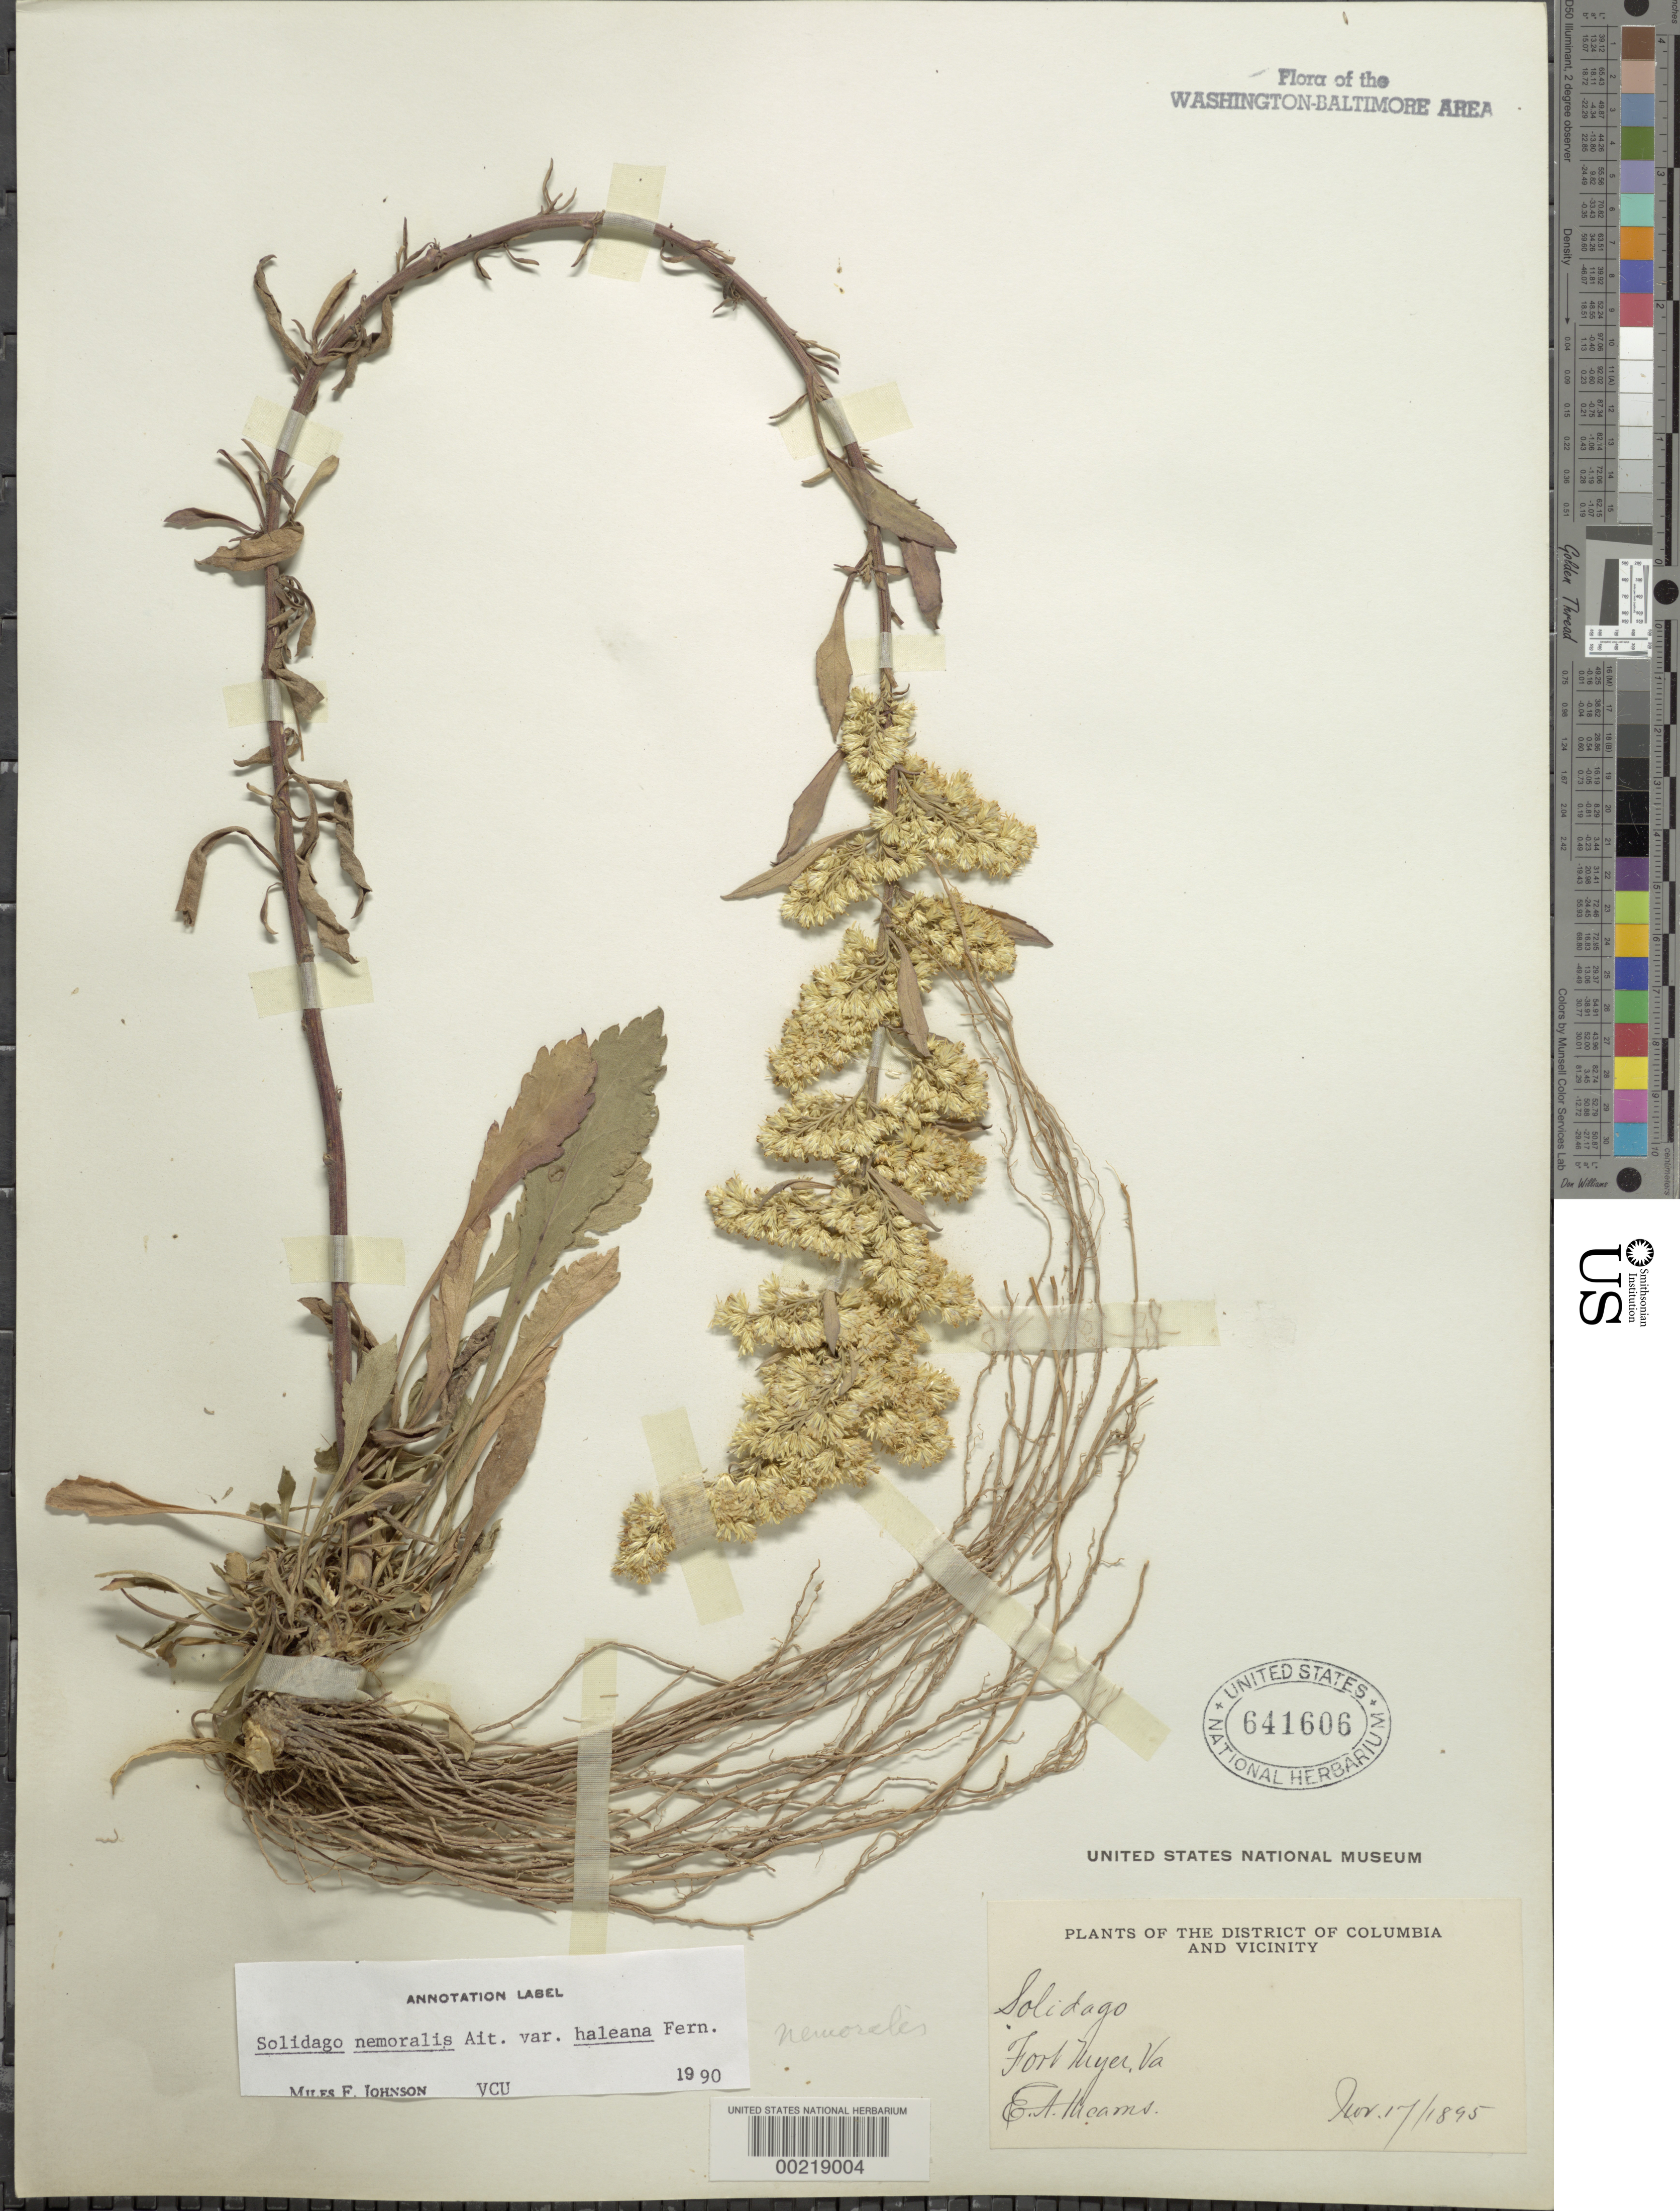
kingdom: Plantae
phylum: Tracheophyta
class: Magnoliopsida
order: Asterales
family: Asteraceae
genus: Solidago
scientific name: Solidago nemoralis var. haleana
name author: Aiton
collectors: E. A. Mearns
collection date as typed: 17 Nov 1895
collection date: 1895-11-17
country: United States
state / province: Virginia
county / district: Arlington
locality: Ft Myer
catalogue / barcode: US 641606